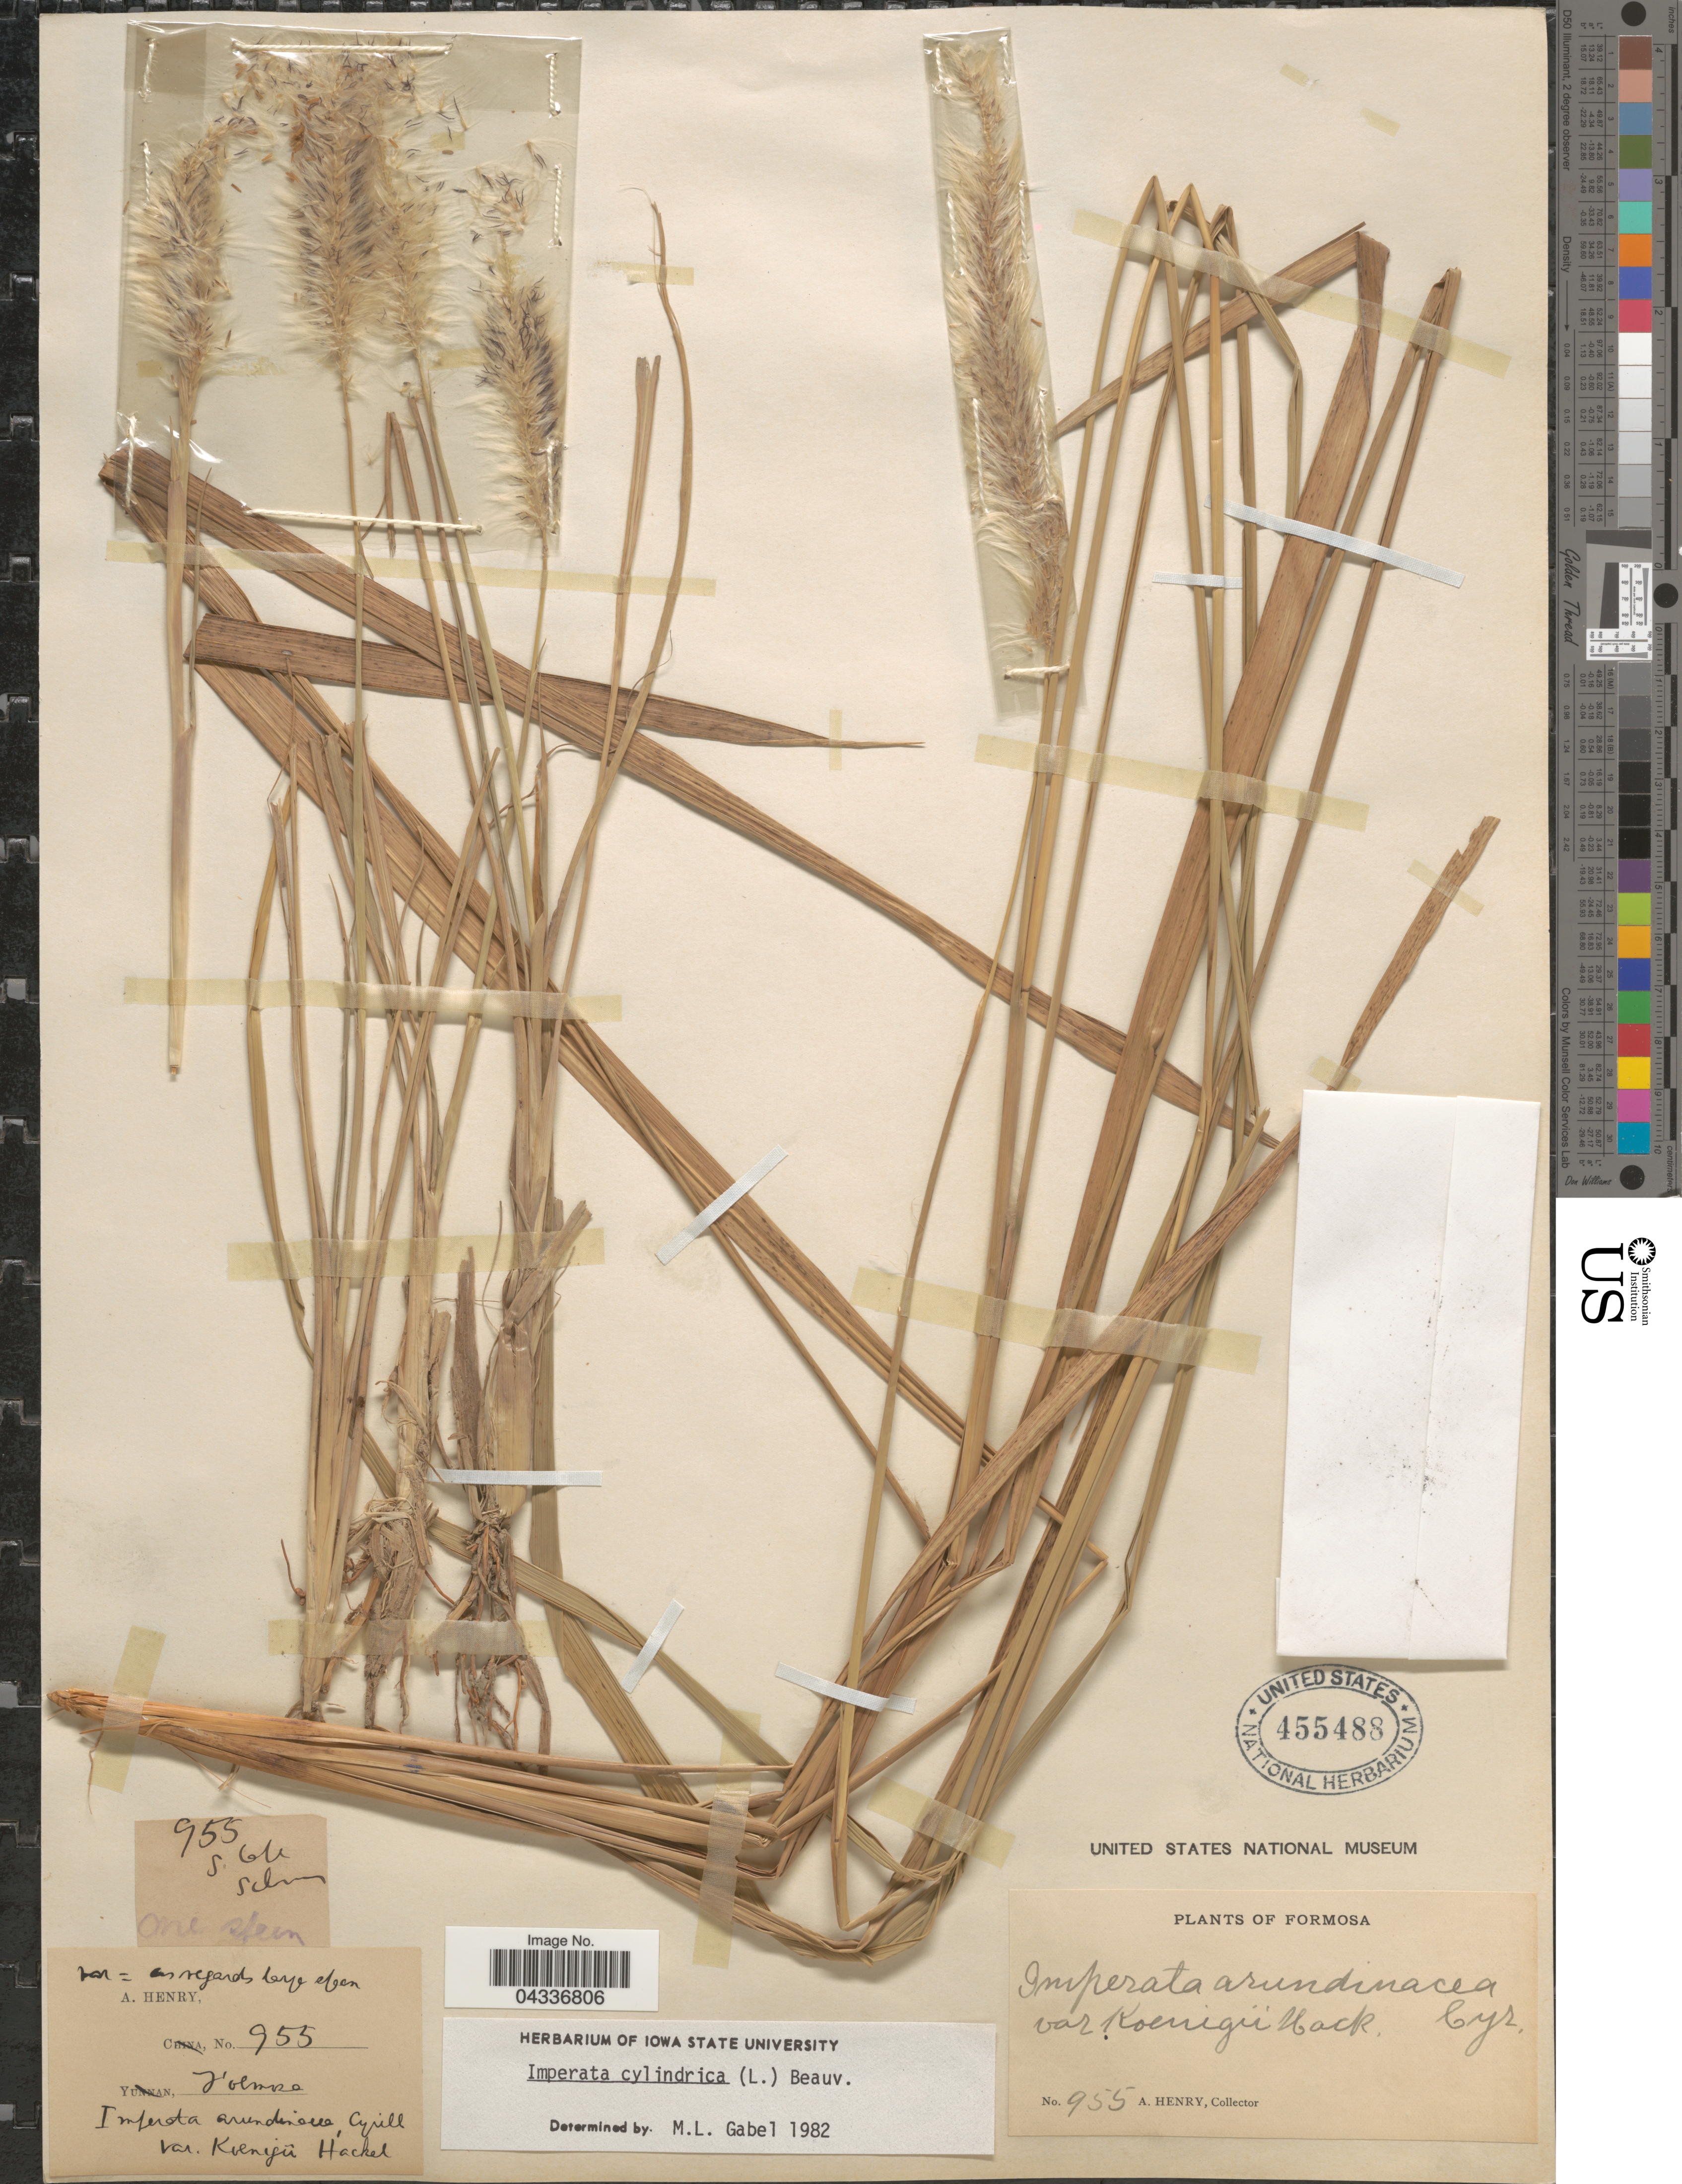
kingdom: Plantae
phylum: Tracheophyta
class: Liliopsida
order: Poales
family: Poaceae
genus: Imperata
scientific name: Imperata cylindrica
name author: (L.) P. Beauv.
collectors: A. Henry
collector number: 955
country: Taiwan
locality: Formosa.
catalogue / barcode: US 455488